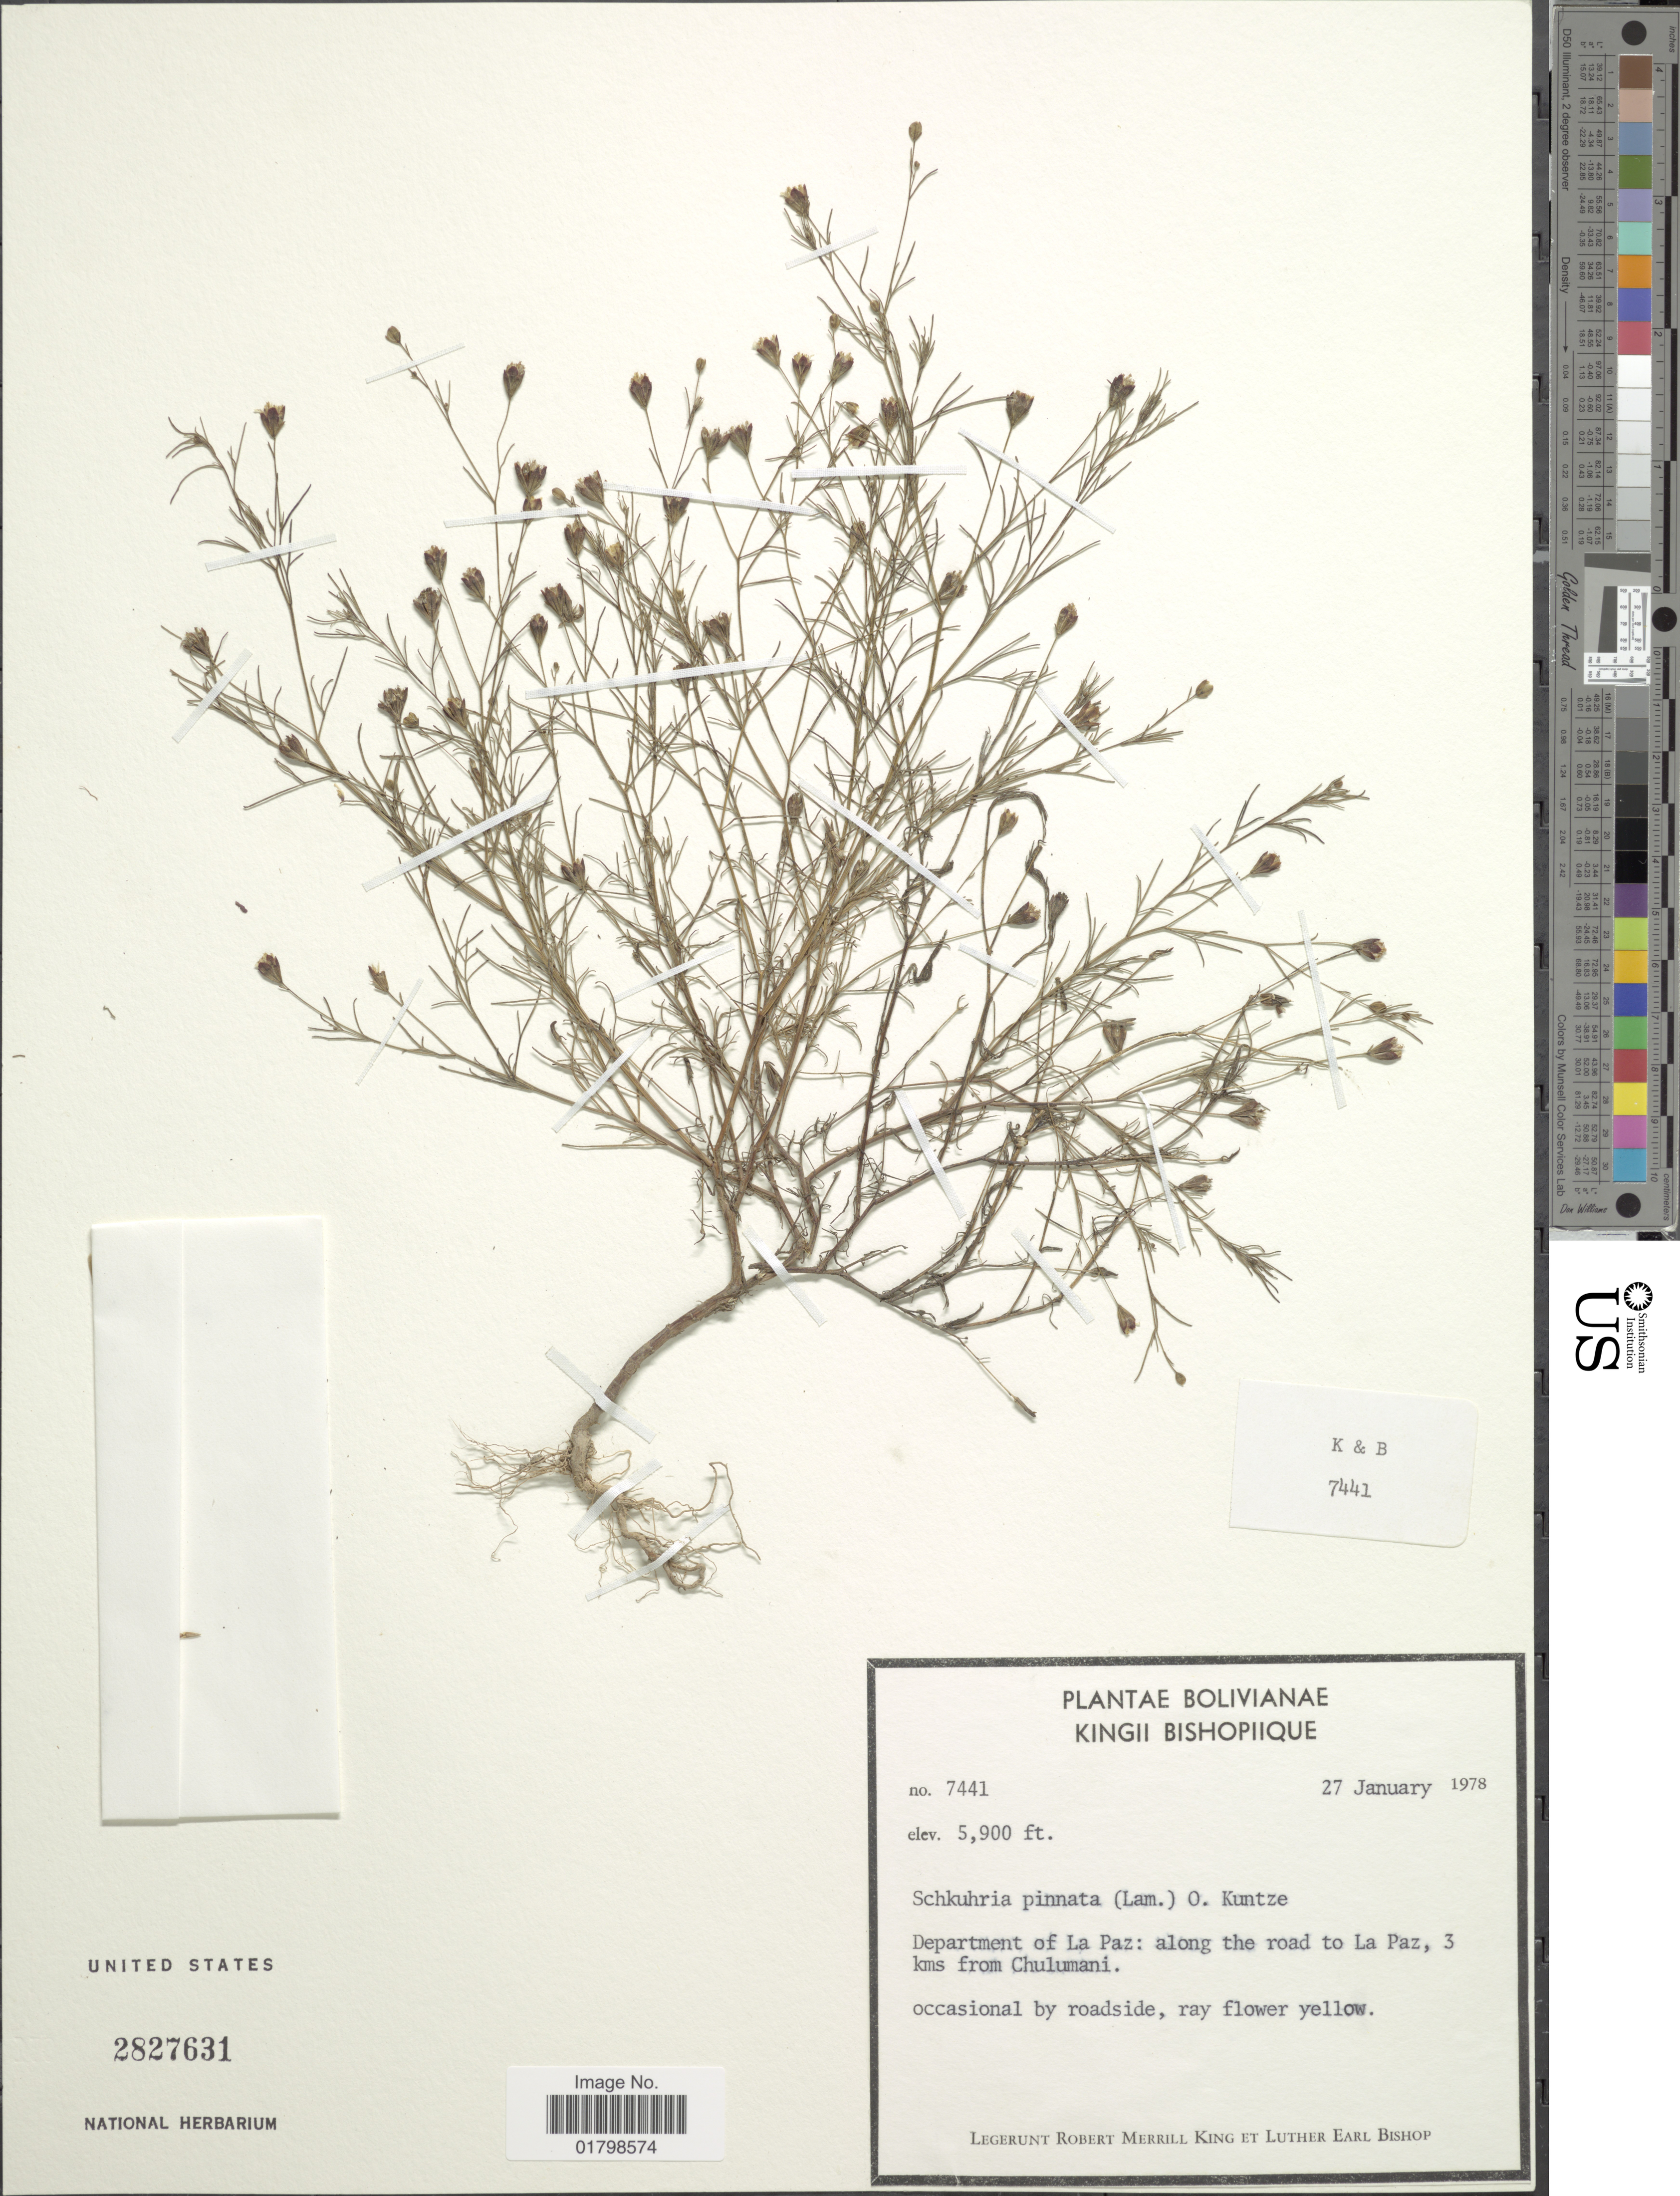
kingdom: Plantae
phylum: Tracheophyta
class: Magnoliopsida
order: Asterales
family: Asteraceae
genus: Schkuhria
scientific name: Schkuhria pinnata var. octoaristata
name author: Cabrera ex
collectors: R. M. King & L. E. Bishop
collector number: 7441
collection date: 1978-01-27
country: Bolivia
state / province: La Paz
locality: Along the road to La Paz, 3 kms from Chulumani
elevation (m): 1798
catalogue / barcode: US 2827631